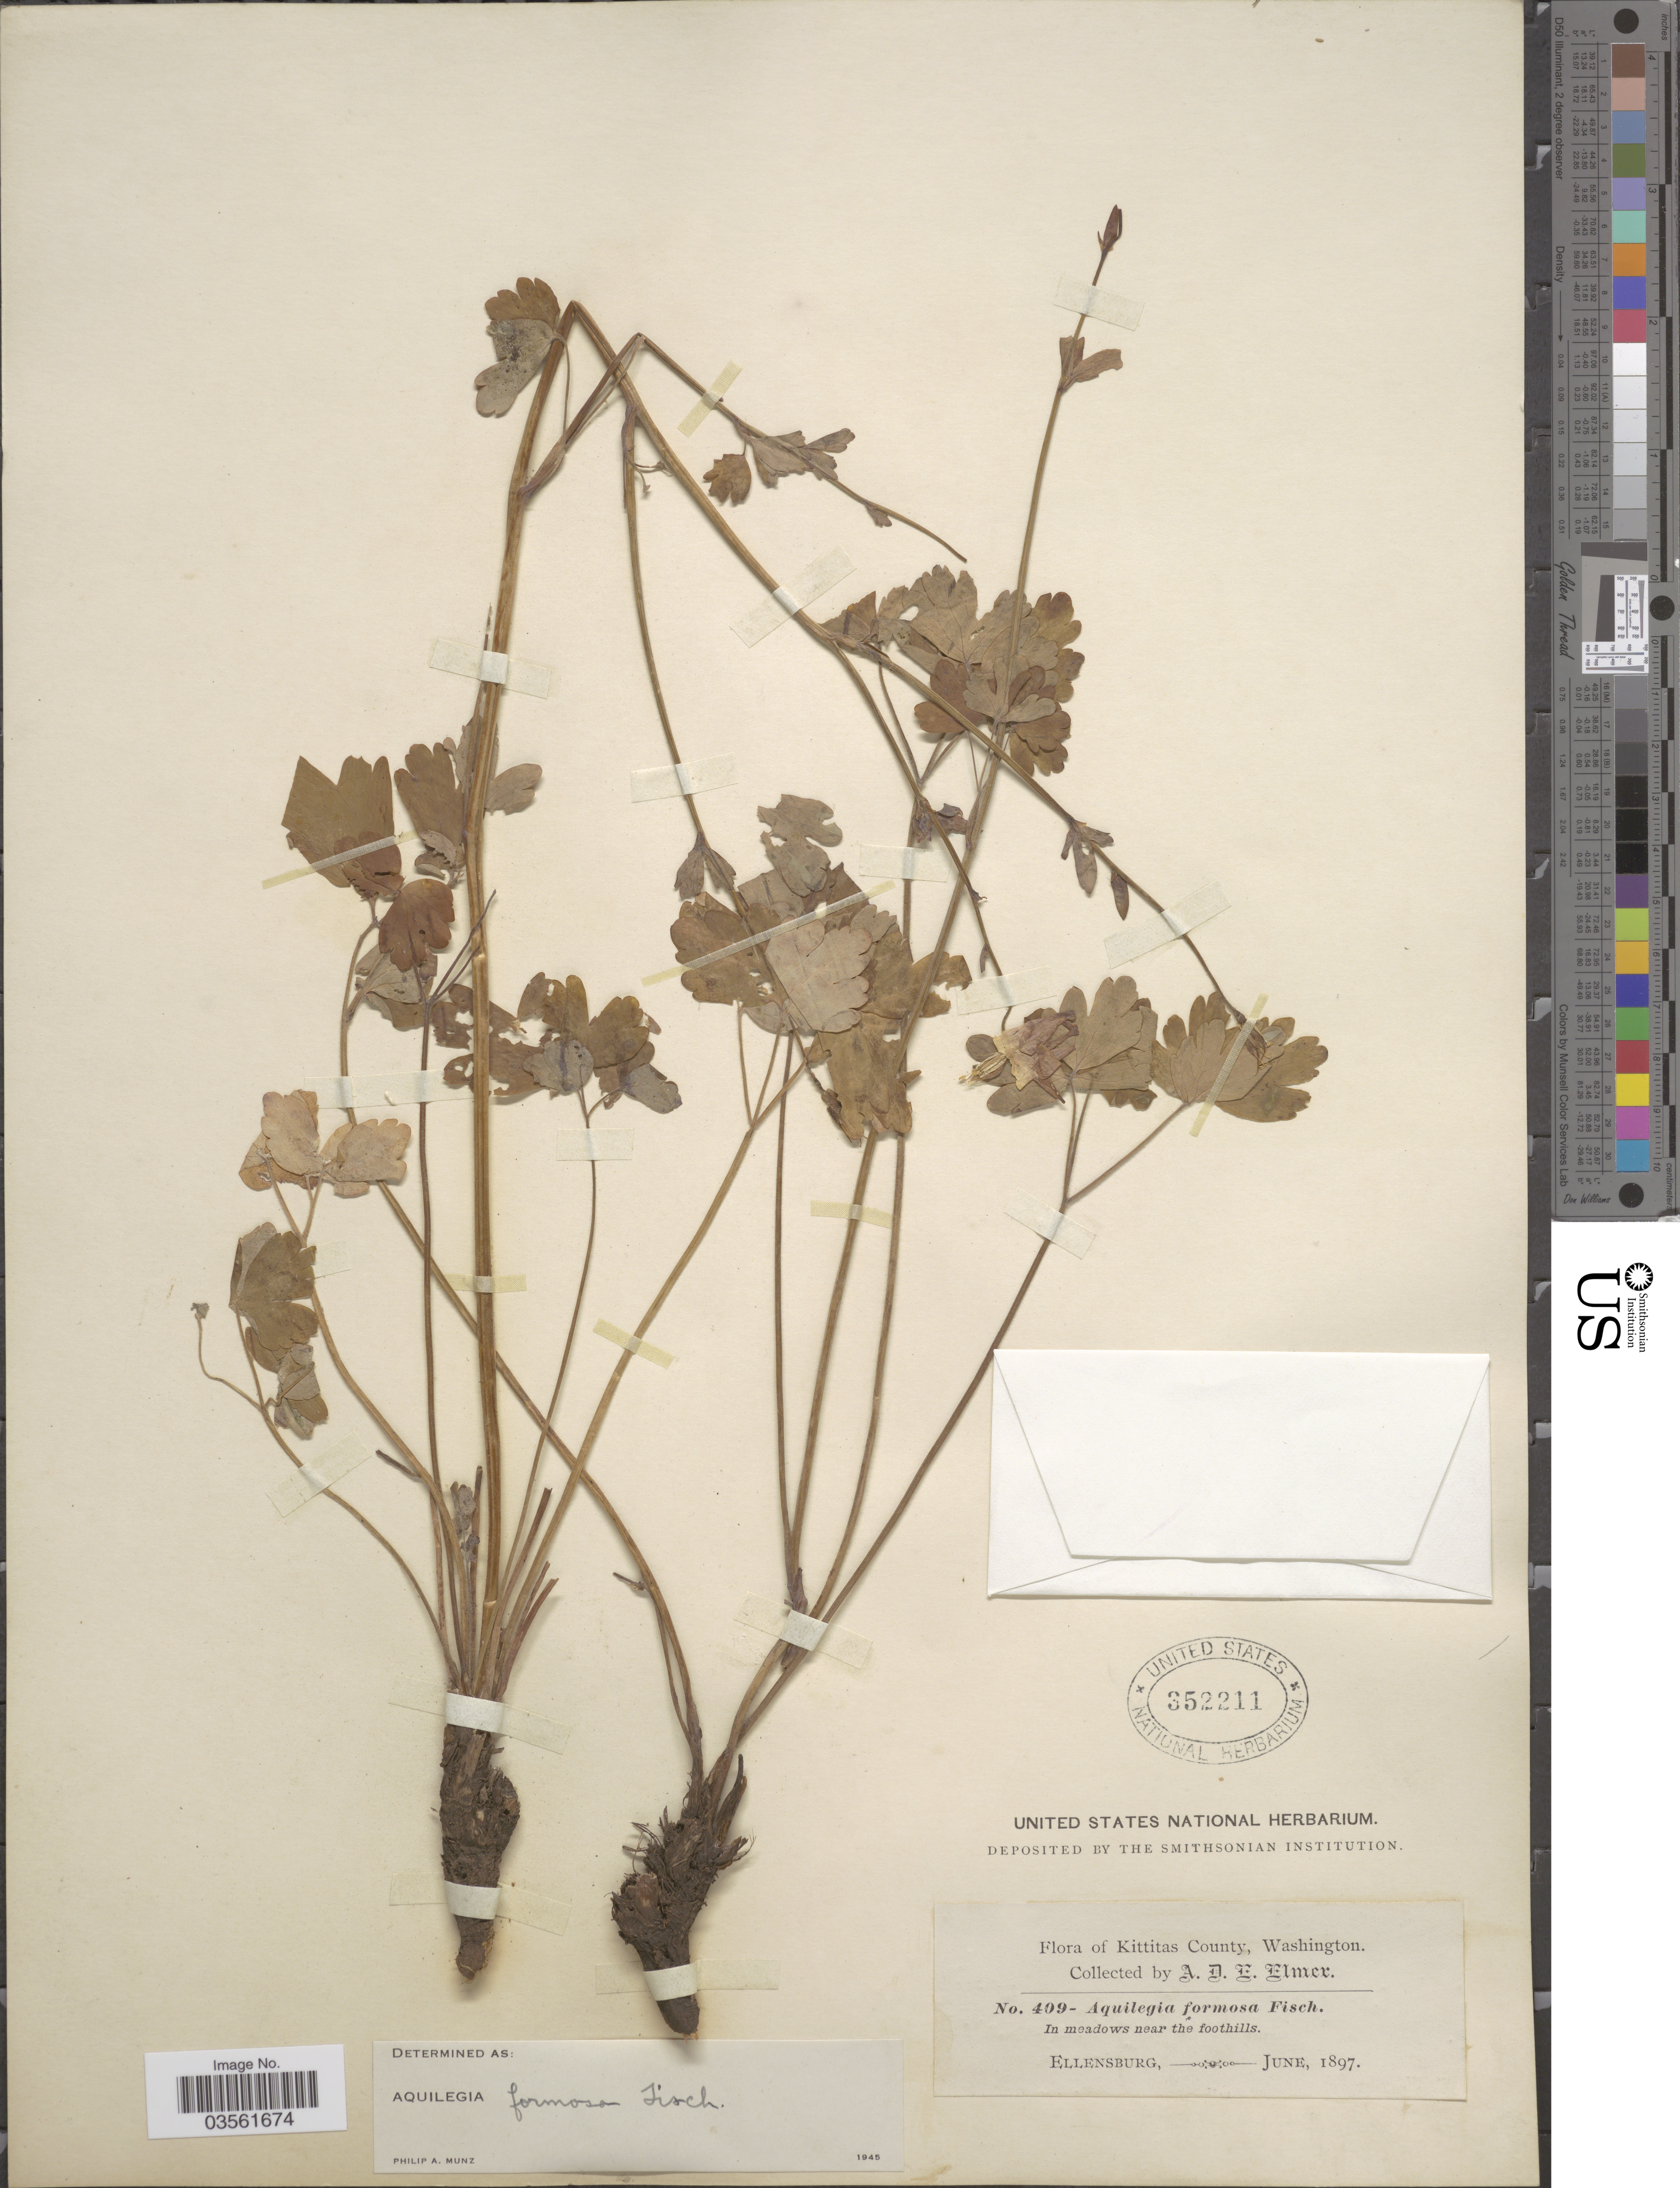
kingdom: Plantae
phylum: Tracheophyta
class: Magnoliopsida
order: Ranunculales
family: Ranunculaceae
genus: Aquilegia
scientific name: Aquilegia formosa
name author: Fisch. ex DC.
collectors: A. D. E. Elmer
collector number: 409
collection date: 1897-06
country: United States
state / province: Washington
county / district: Kittitas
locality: Kittitas County. Ellensburg.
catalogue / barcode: US 352211